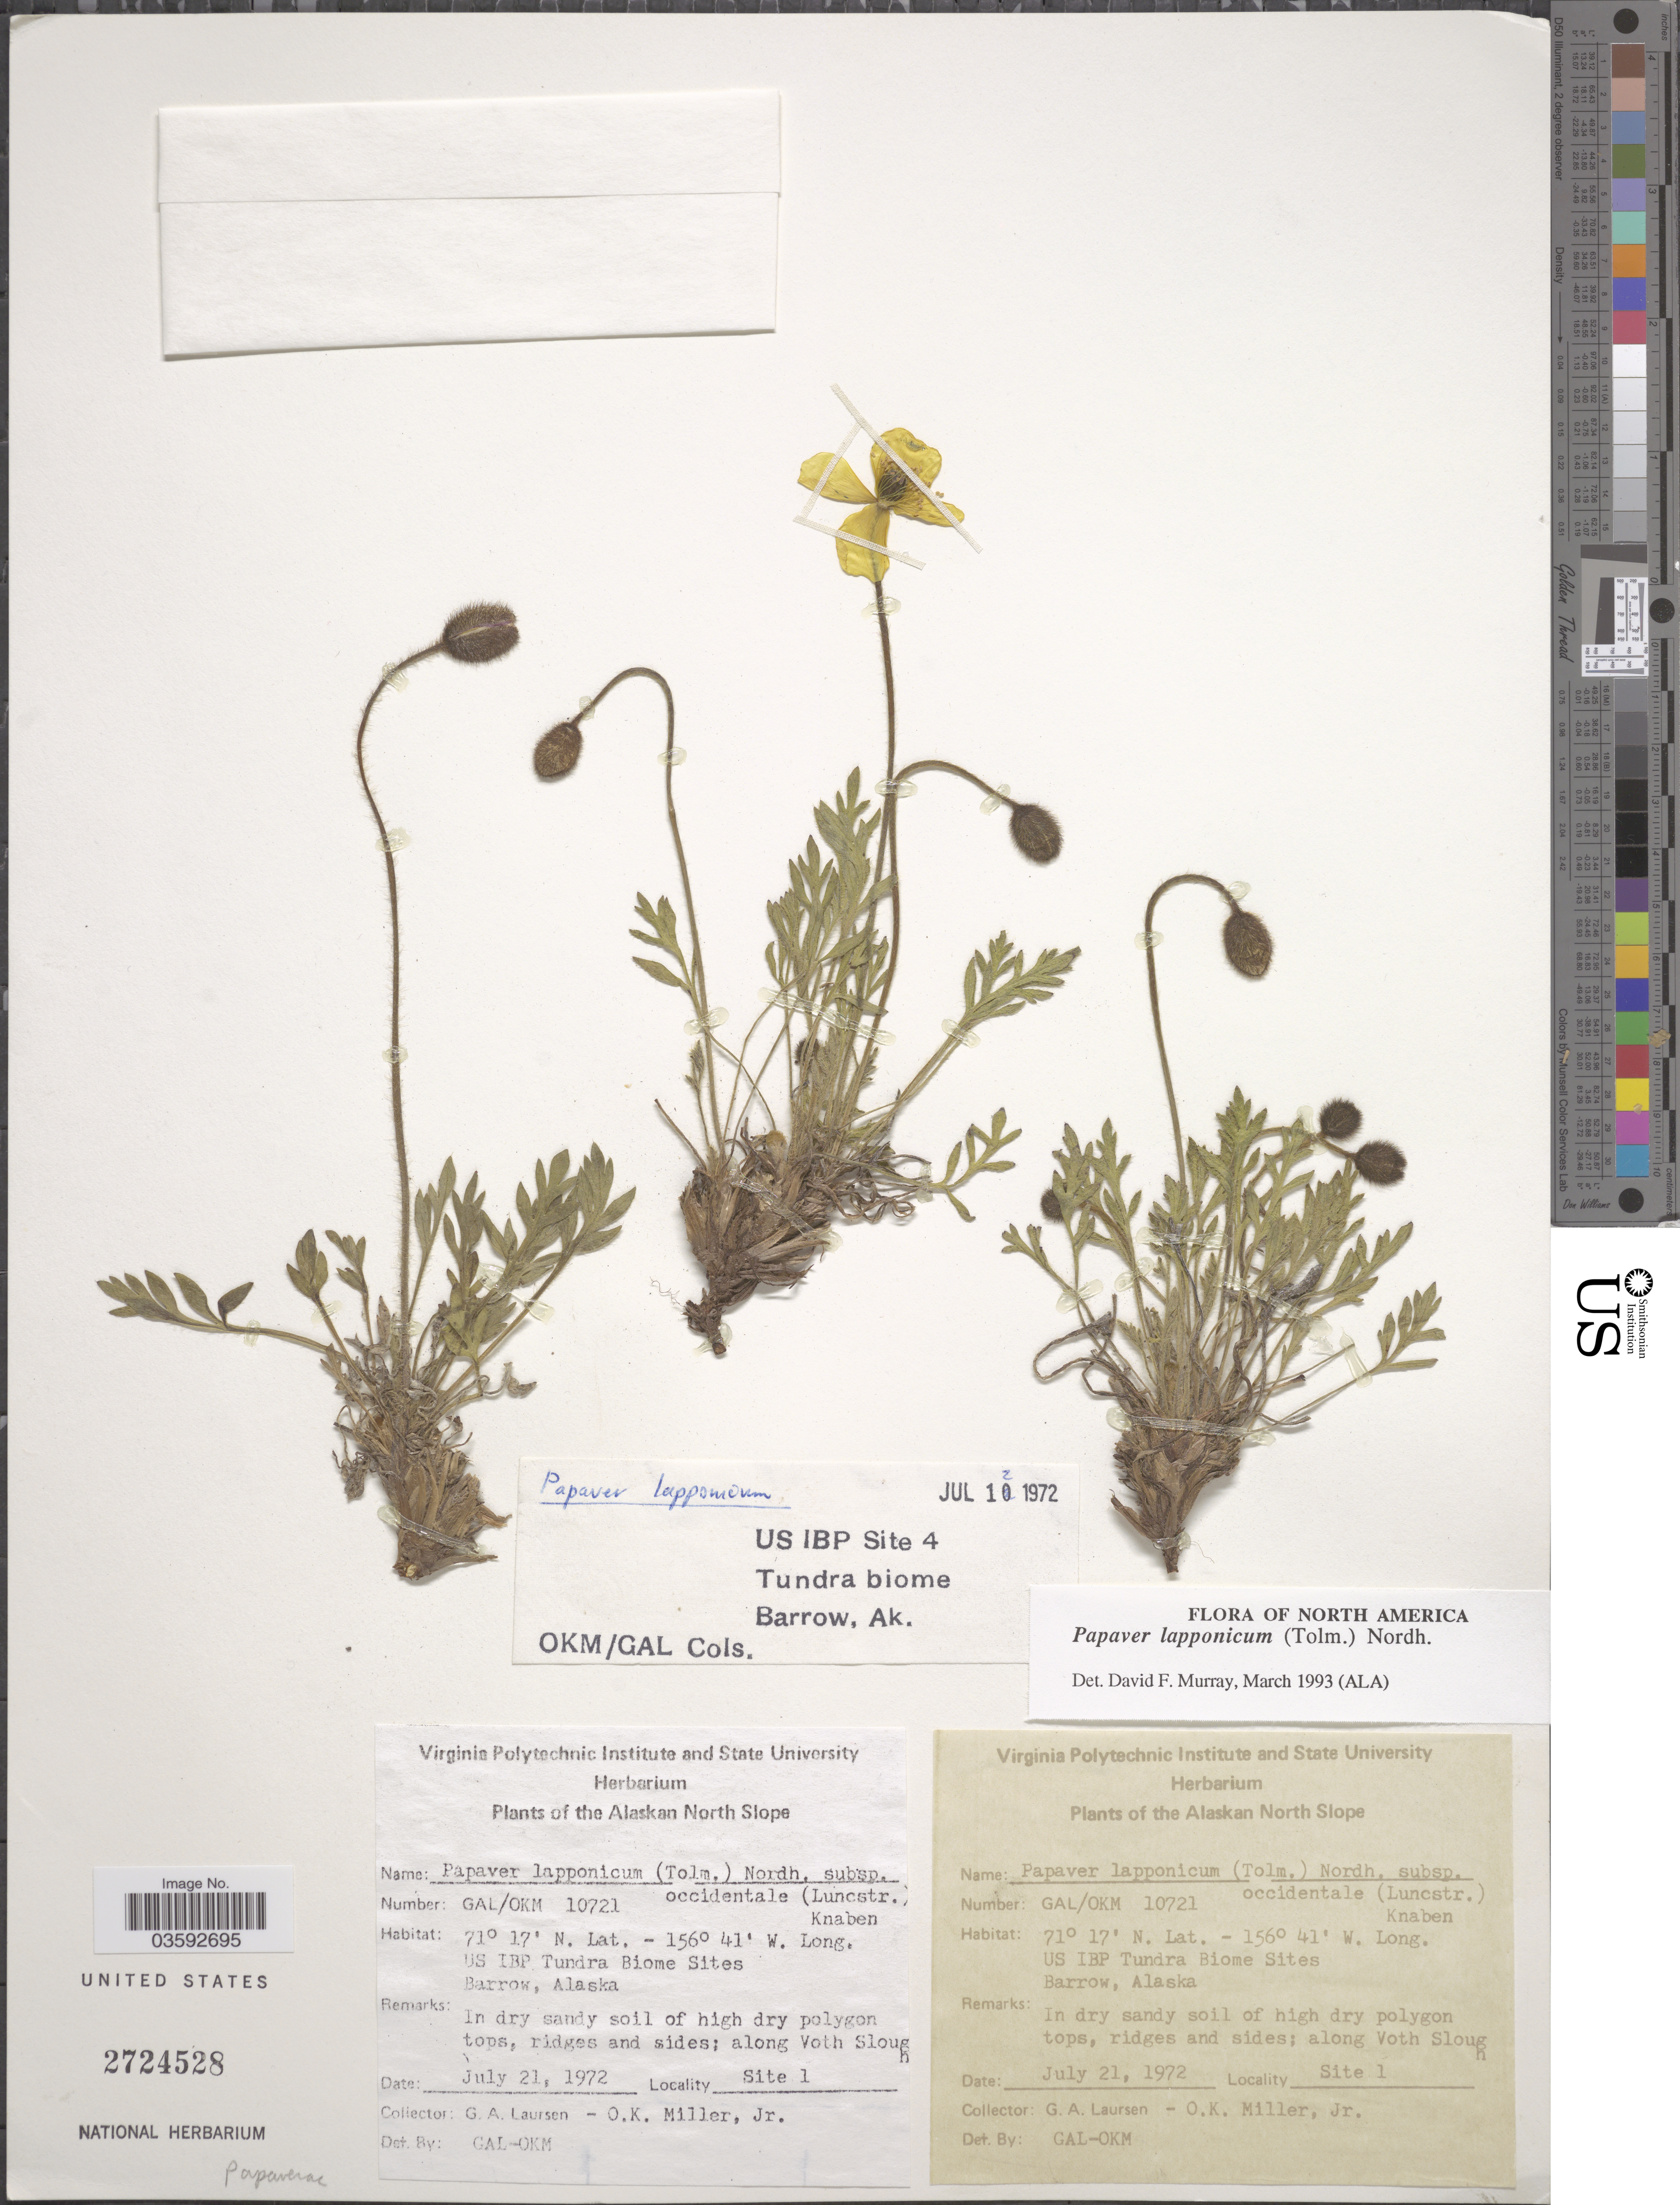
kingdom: Plantae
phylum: Tracheophyta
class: Magnoliopsida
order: Ranunculales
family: Papaveraceae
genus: Papaver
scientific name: Papaver lapponicum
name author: (Tolm.) Nordh.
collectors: G. Laursen & O. Miller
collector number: GAL/OKM10721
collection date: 1972-07-21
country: United States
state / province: Alaska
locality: Alaskan North Slope. US IBP Tundra Biome Sites. Barrow. Along Voth Slough.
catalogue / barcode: US 2724528